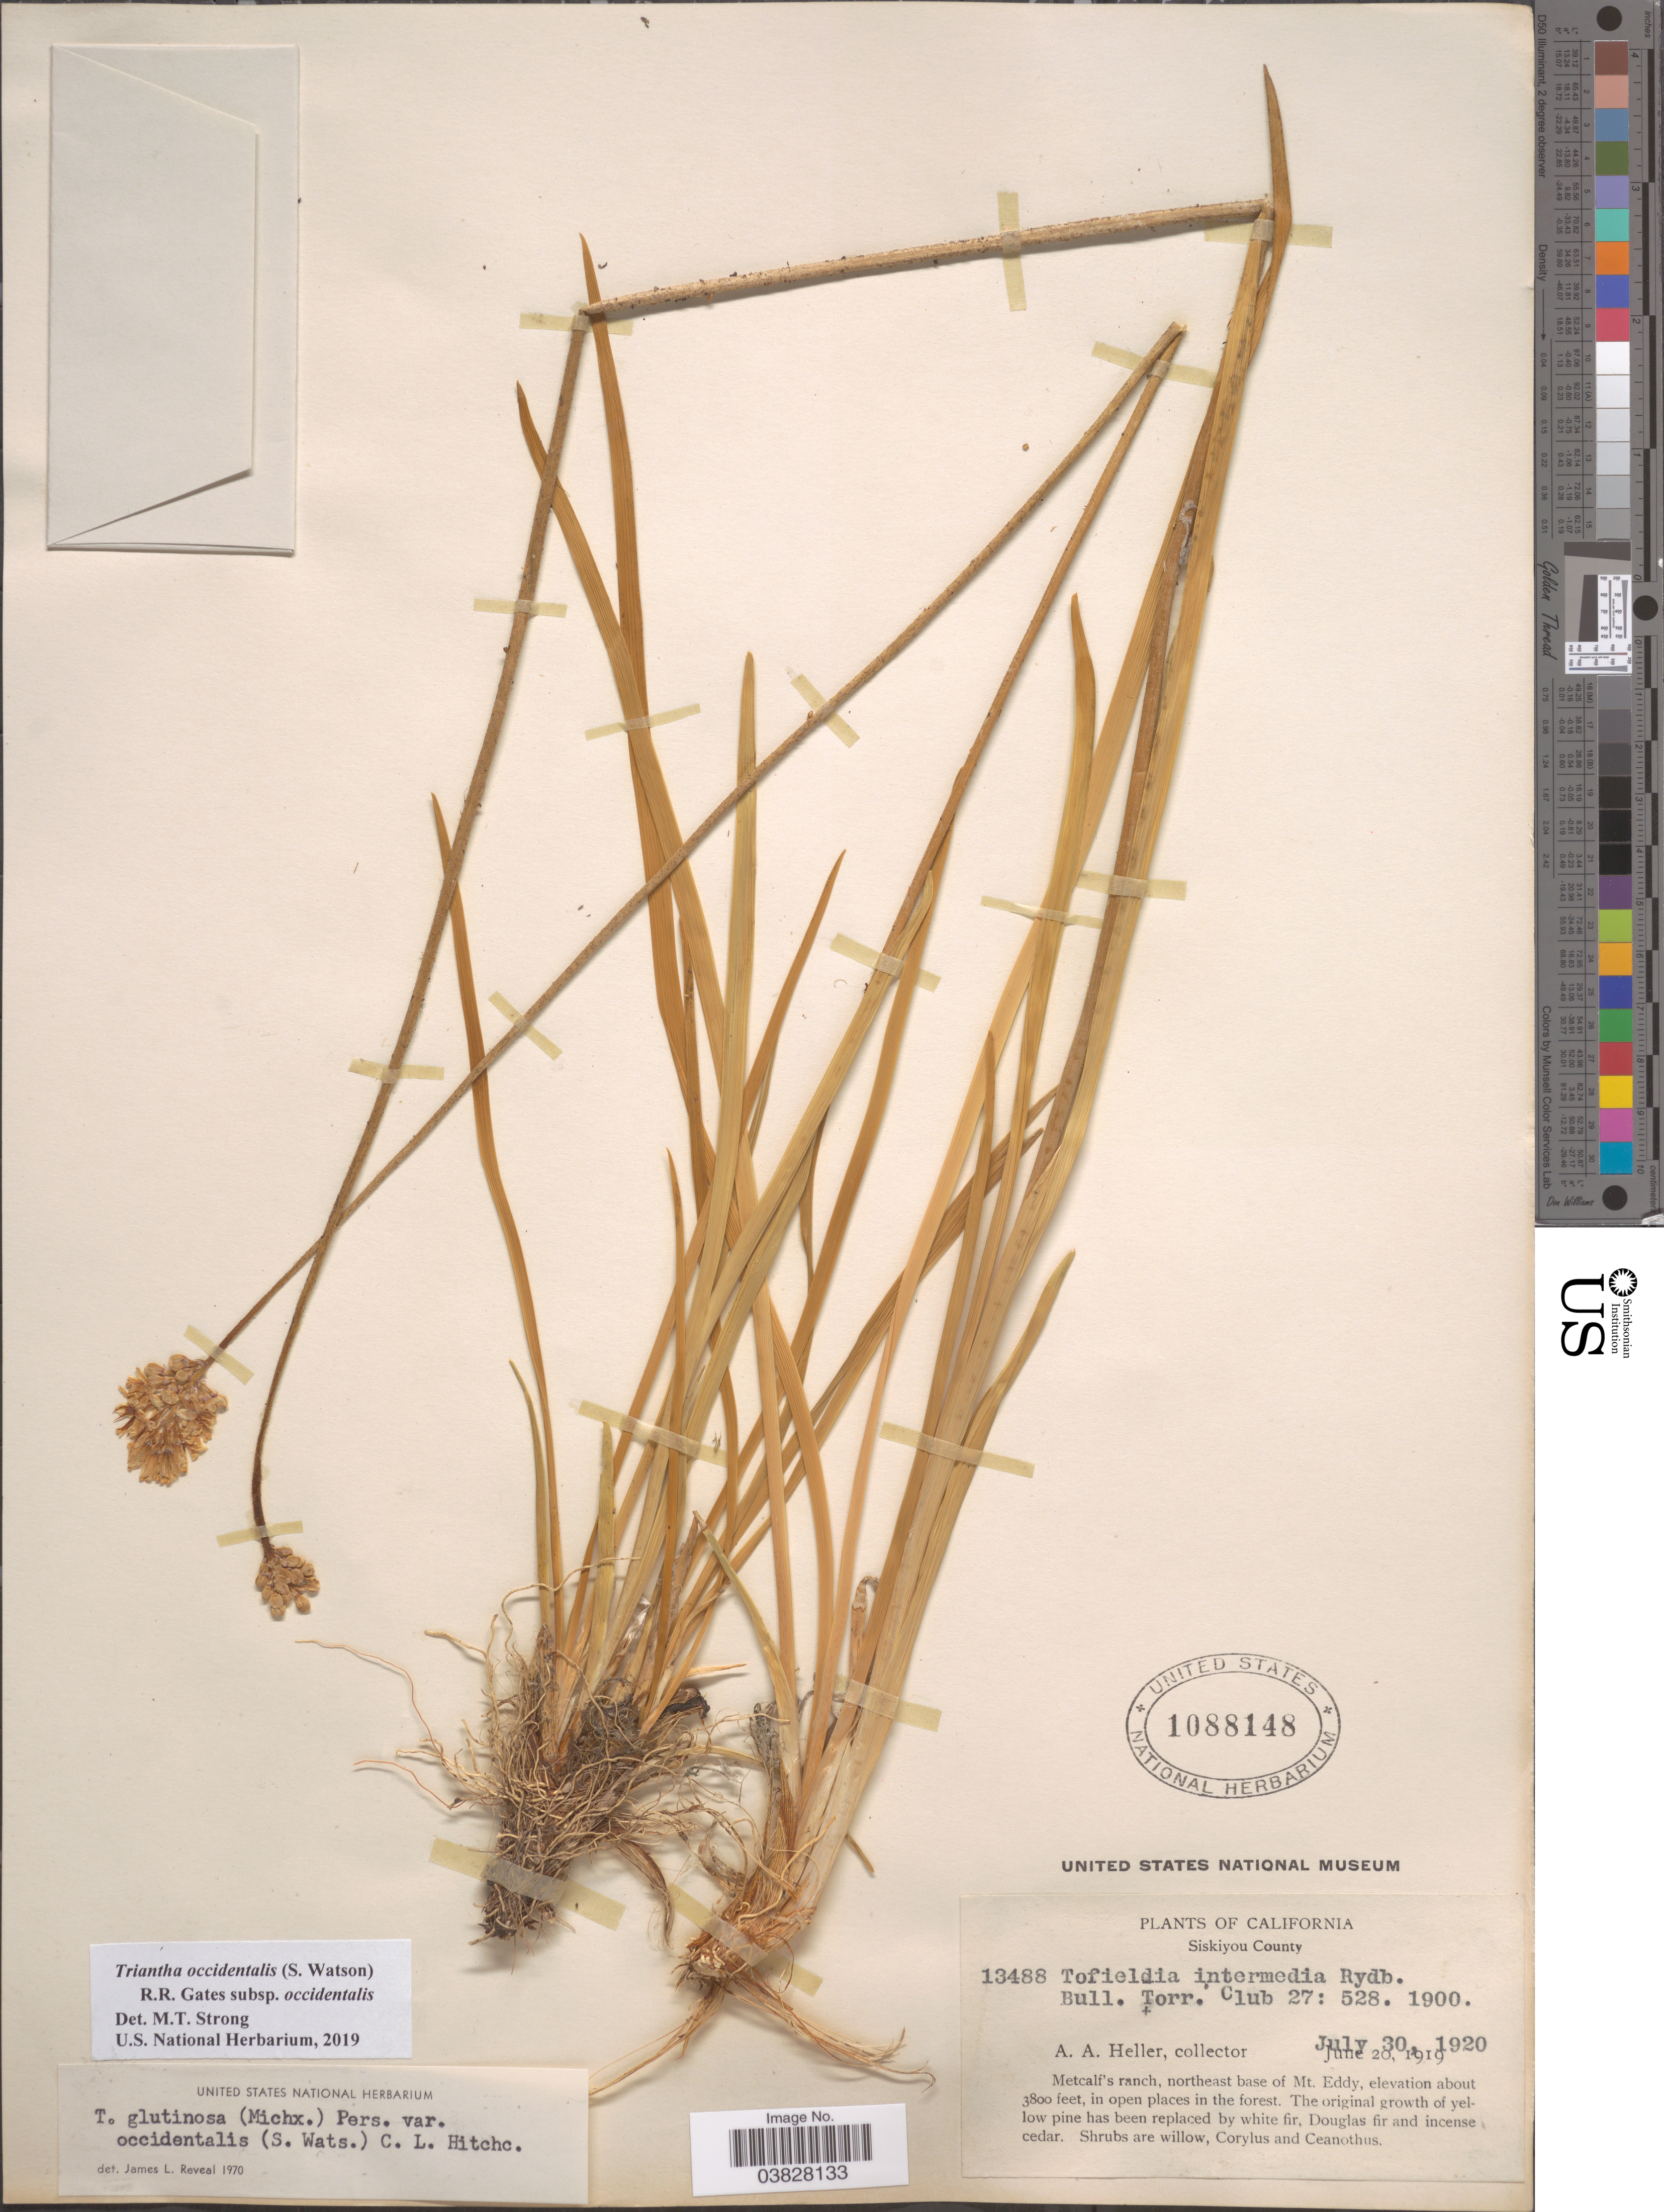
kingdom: Plantae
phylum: Tracheophyta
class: Liliopsida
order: Alismatales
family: Tofieldiaceae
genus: Triantha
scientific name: Triantha occidentalis subsp. occidentalis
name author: (S. Watson) R.R. Gates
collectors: A. A. Heller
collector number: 13488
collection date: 1920-07-30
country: United States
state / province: California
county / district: Siskiyou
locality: Siskiyou County. Metcalf's ranch, northeast base of Mt. Eddy.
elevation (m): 1158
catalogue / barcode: US 1088148